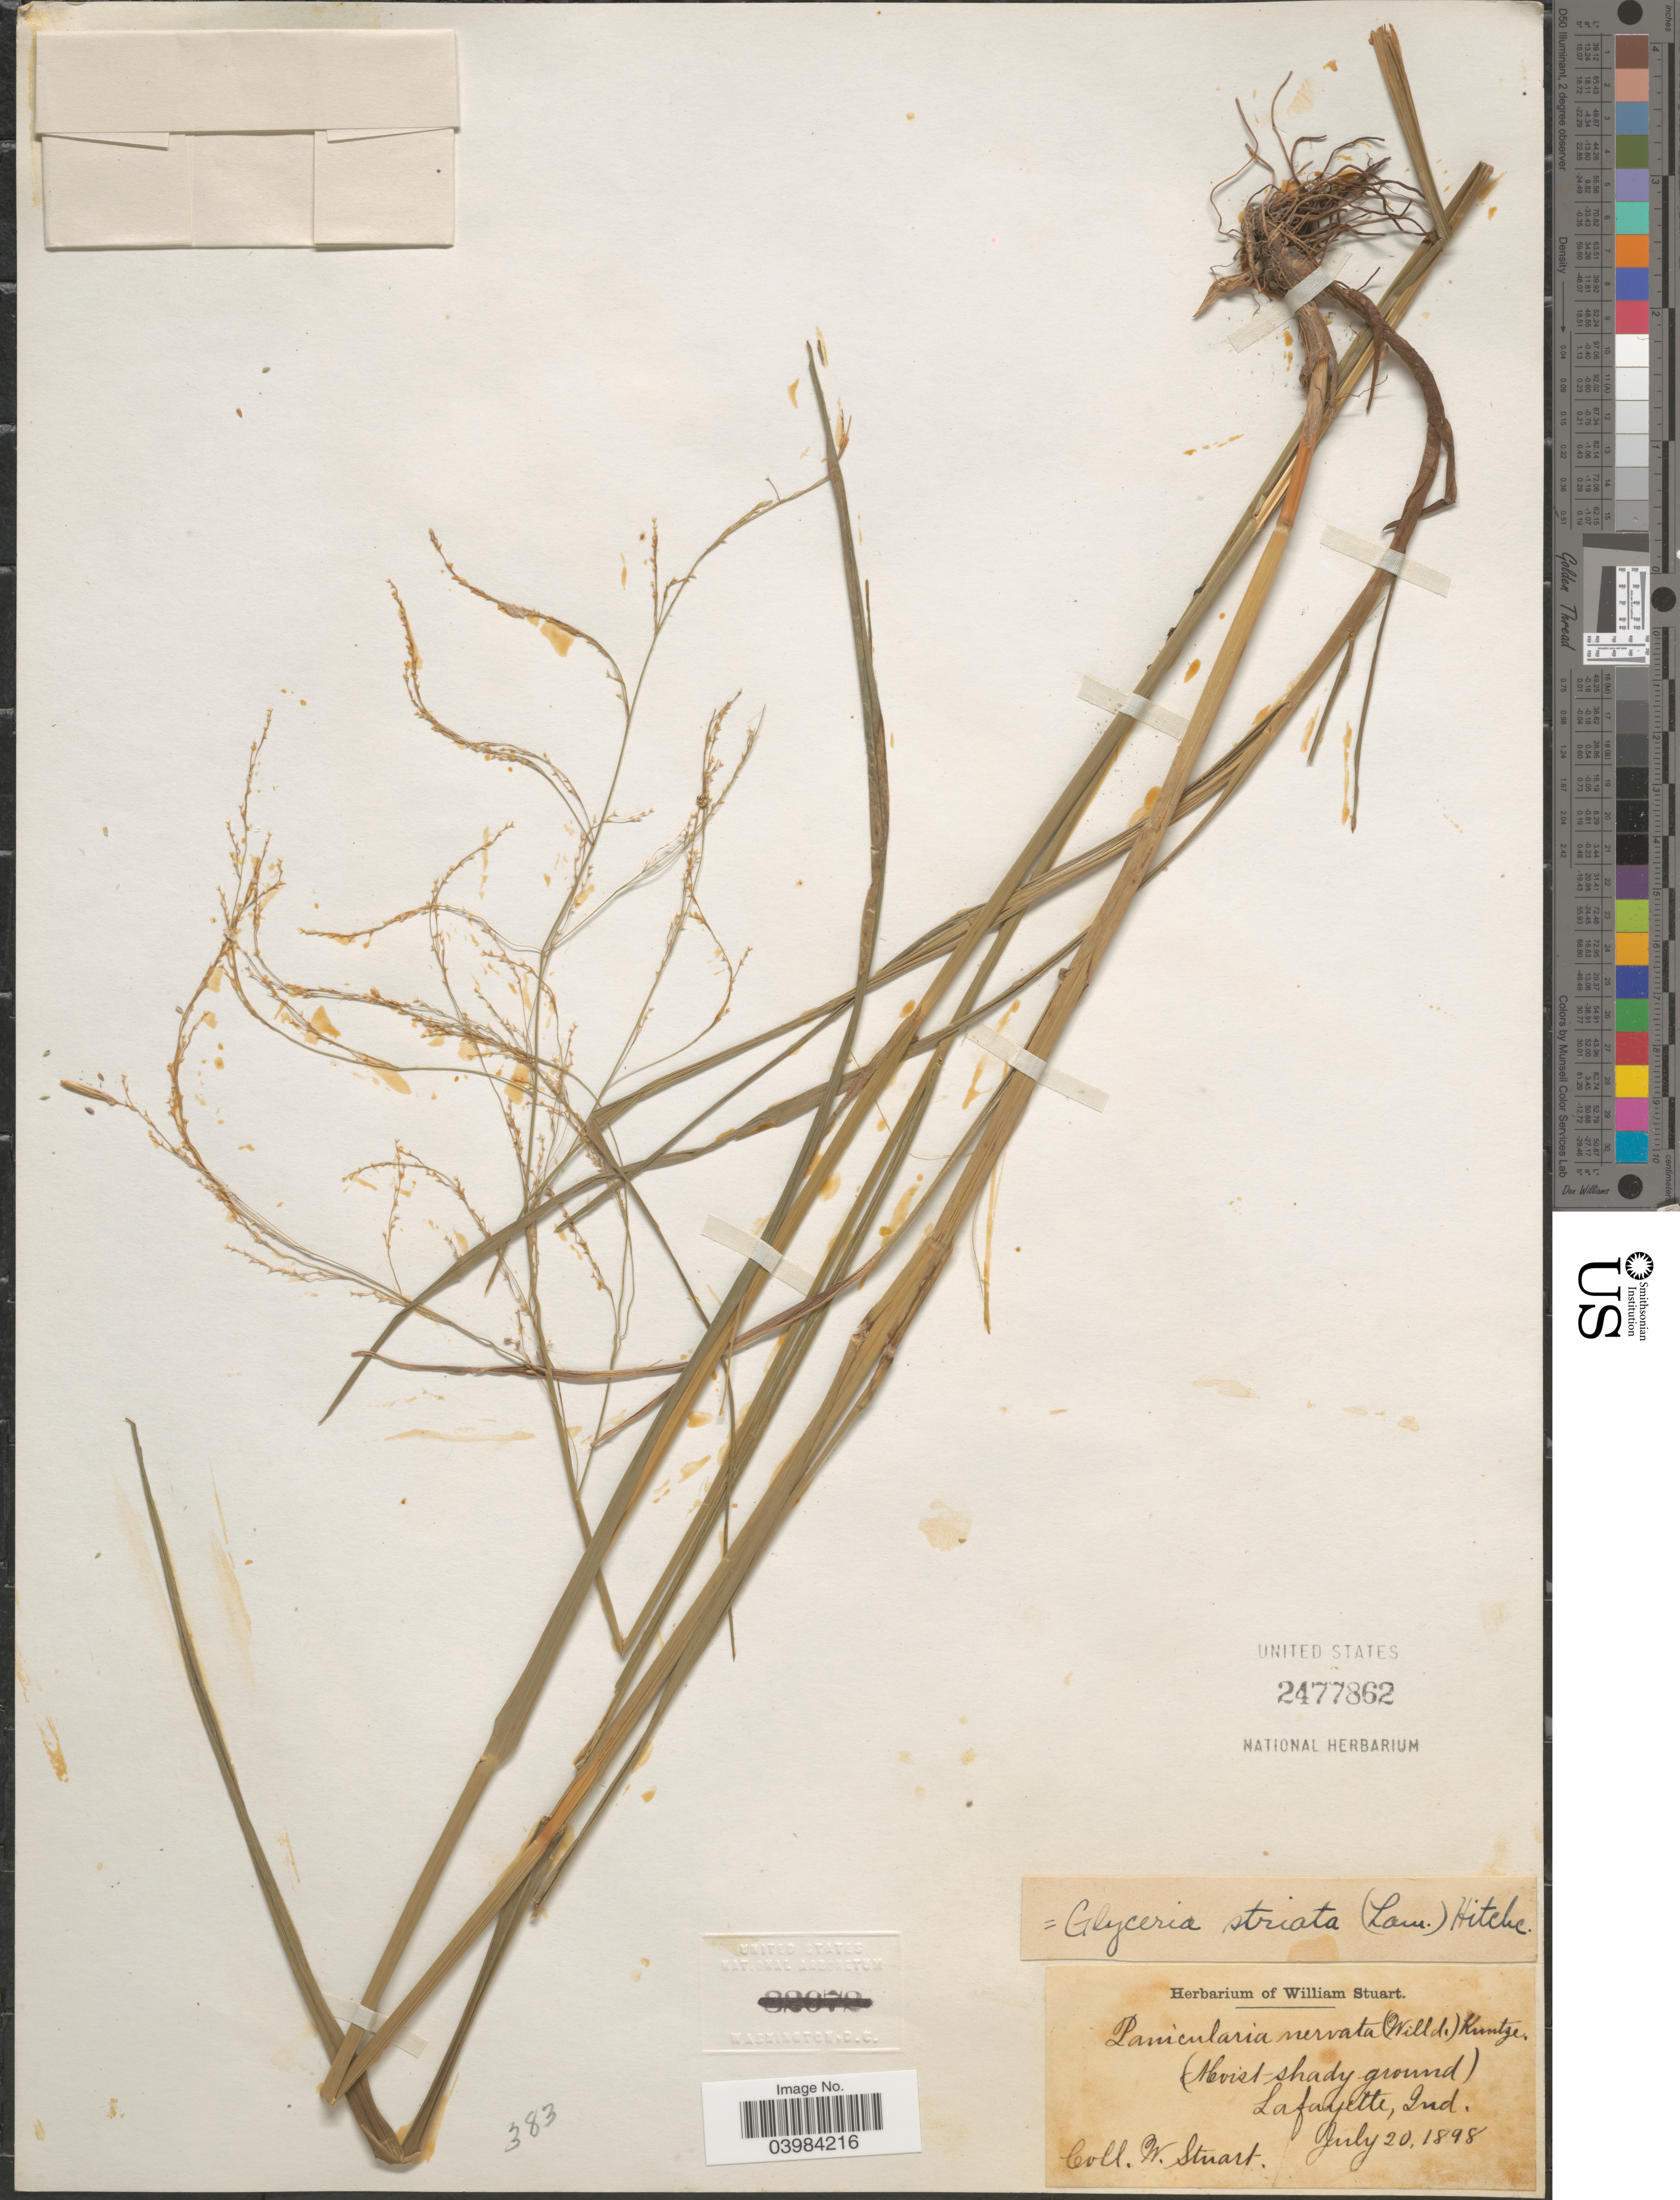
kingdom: Plantae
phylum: Tracheophyta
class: Liliopsida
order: Poales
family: Poaceae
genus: Glyceria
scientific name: Glyceria striata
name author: (Lam.) Hitchc.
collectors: W. Stuart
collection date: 1898-07-20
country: United States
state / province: Indiana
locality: Lafayette.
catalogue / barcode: US 2477862